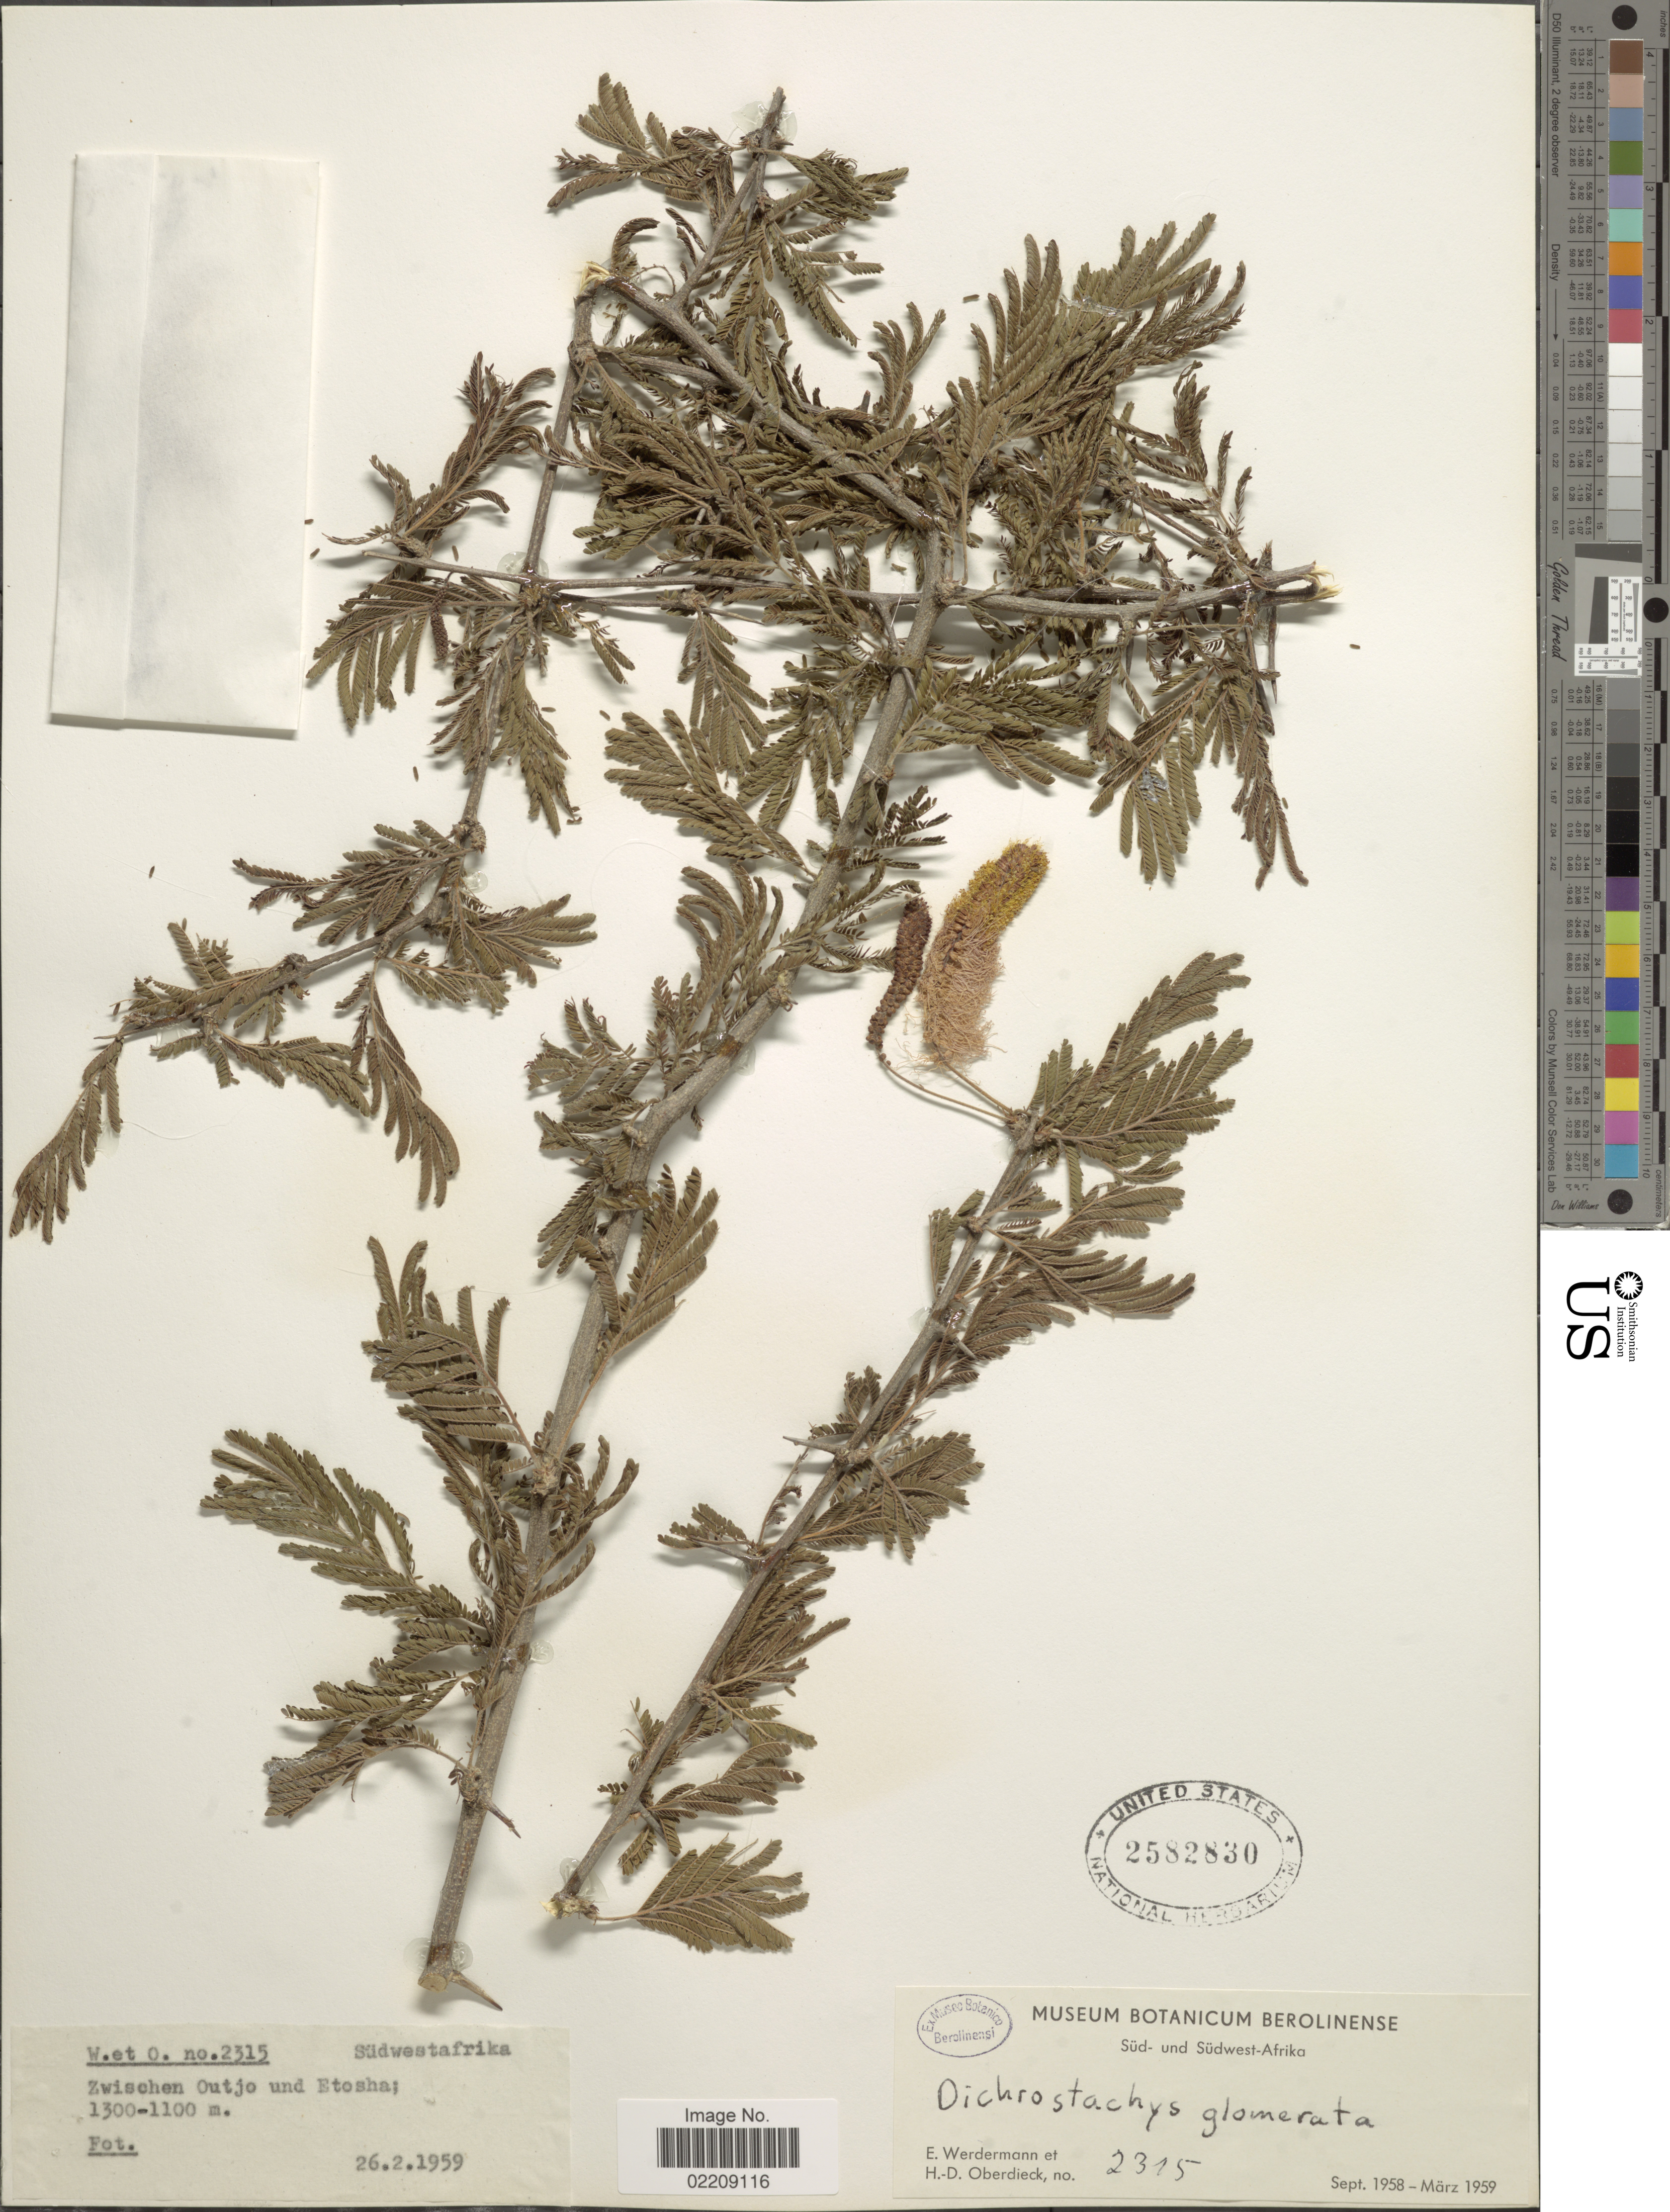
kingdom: Plantae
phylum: Tracheophyta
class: Magnoliopsida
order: Fabales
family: Fabaceae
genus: Dichrostachys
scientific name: Dichrostachys glomerata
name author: (Forssk.) Chiov.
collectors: E. Wedermann & H. Oberdieck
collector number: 2315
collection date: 1959-02-26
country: Namibia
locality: Süd - und Südwest-Afrika, Zwischen Outjo und Etosha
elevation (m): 1100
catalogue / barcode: US 2582830